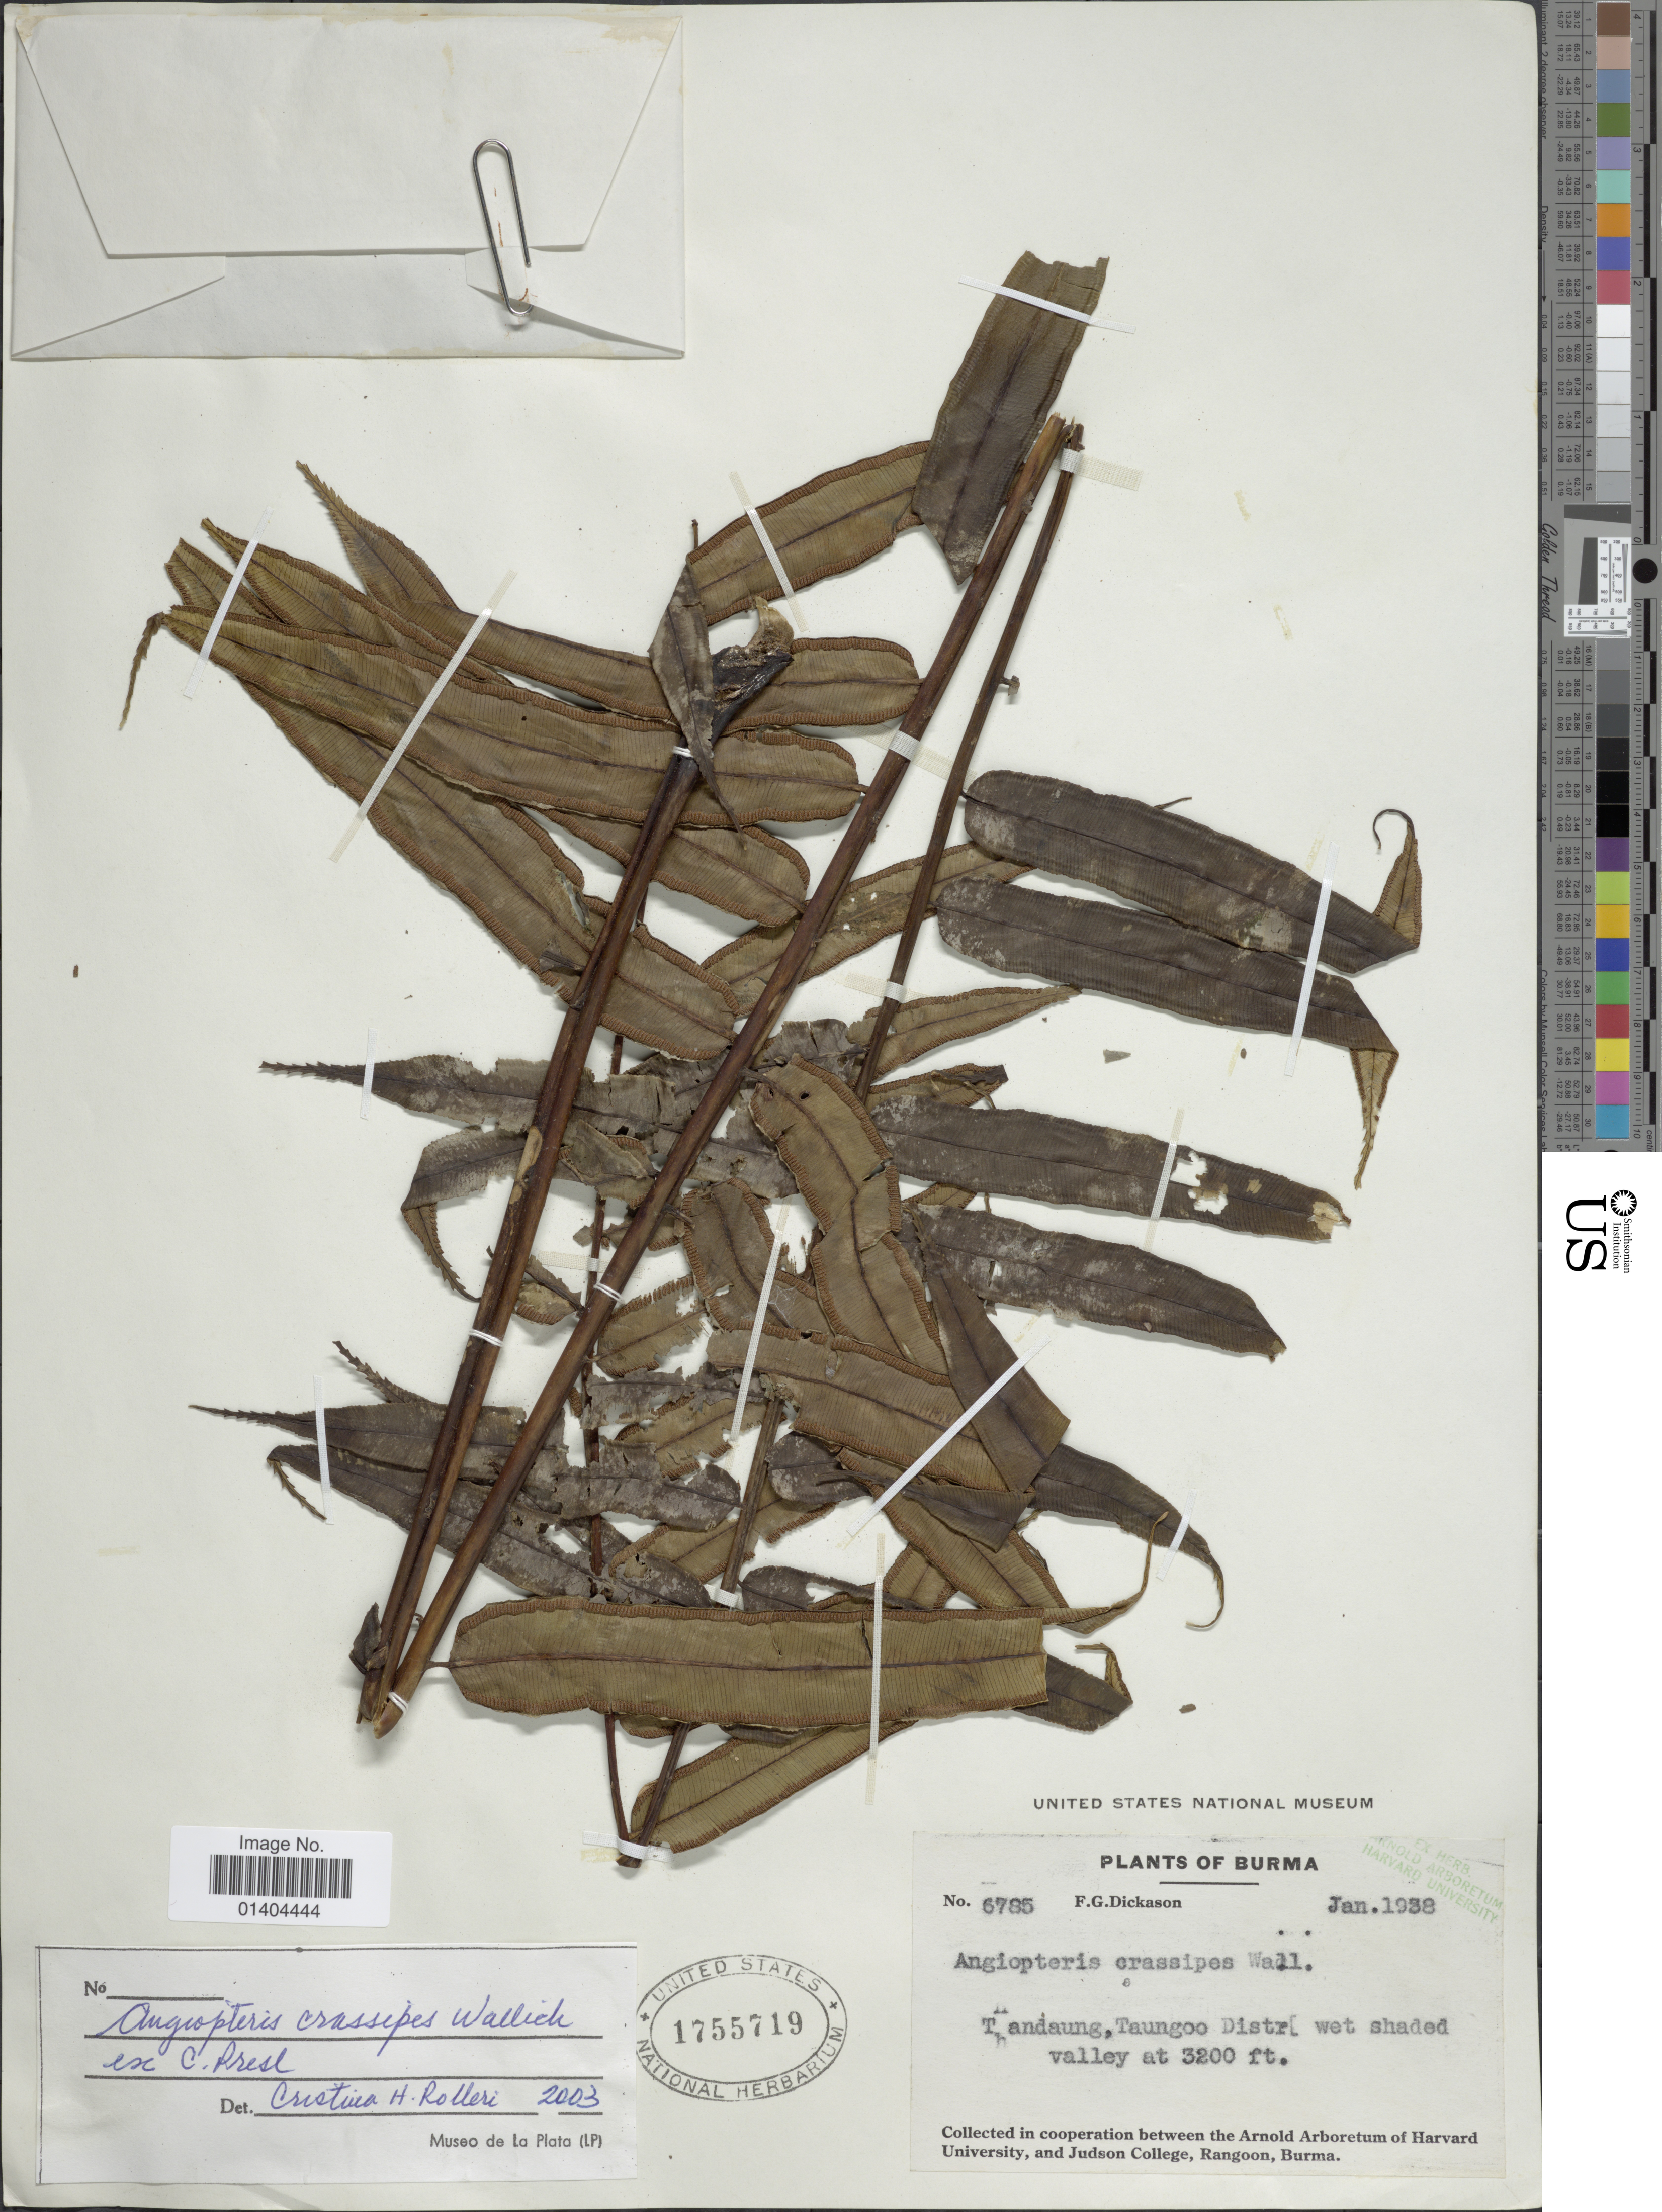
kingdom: Plantae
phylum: Tracheophyta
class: Polypodiopsida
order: Marattiales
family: Marattiaceae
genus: Angiopteris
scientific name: Angiopteris crassipes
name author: Wall. ex C. Presl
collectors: F. Dickason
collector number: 6785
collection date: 1938-01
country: Myanmar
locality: Thandaung, Taungoo Distr.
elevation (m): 975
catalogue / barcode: US 1755719